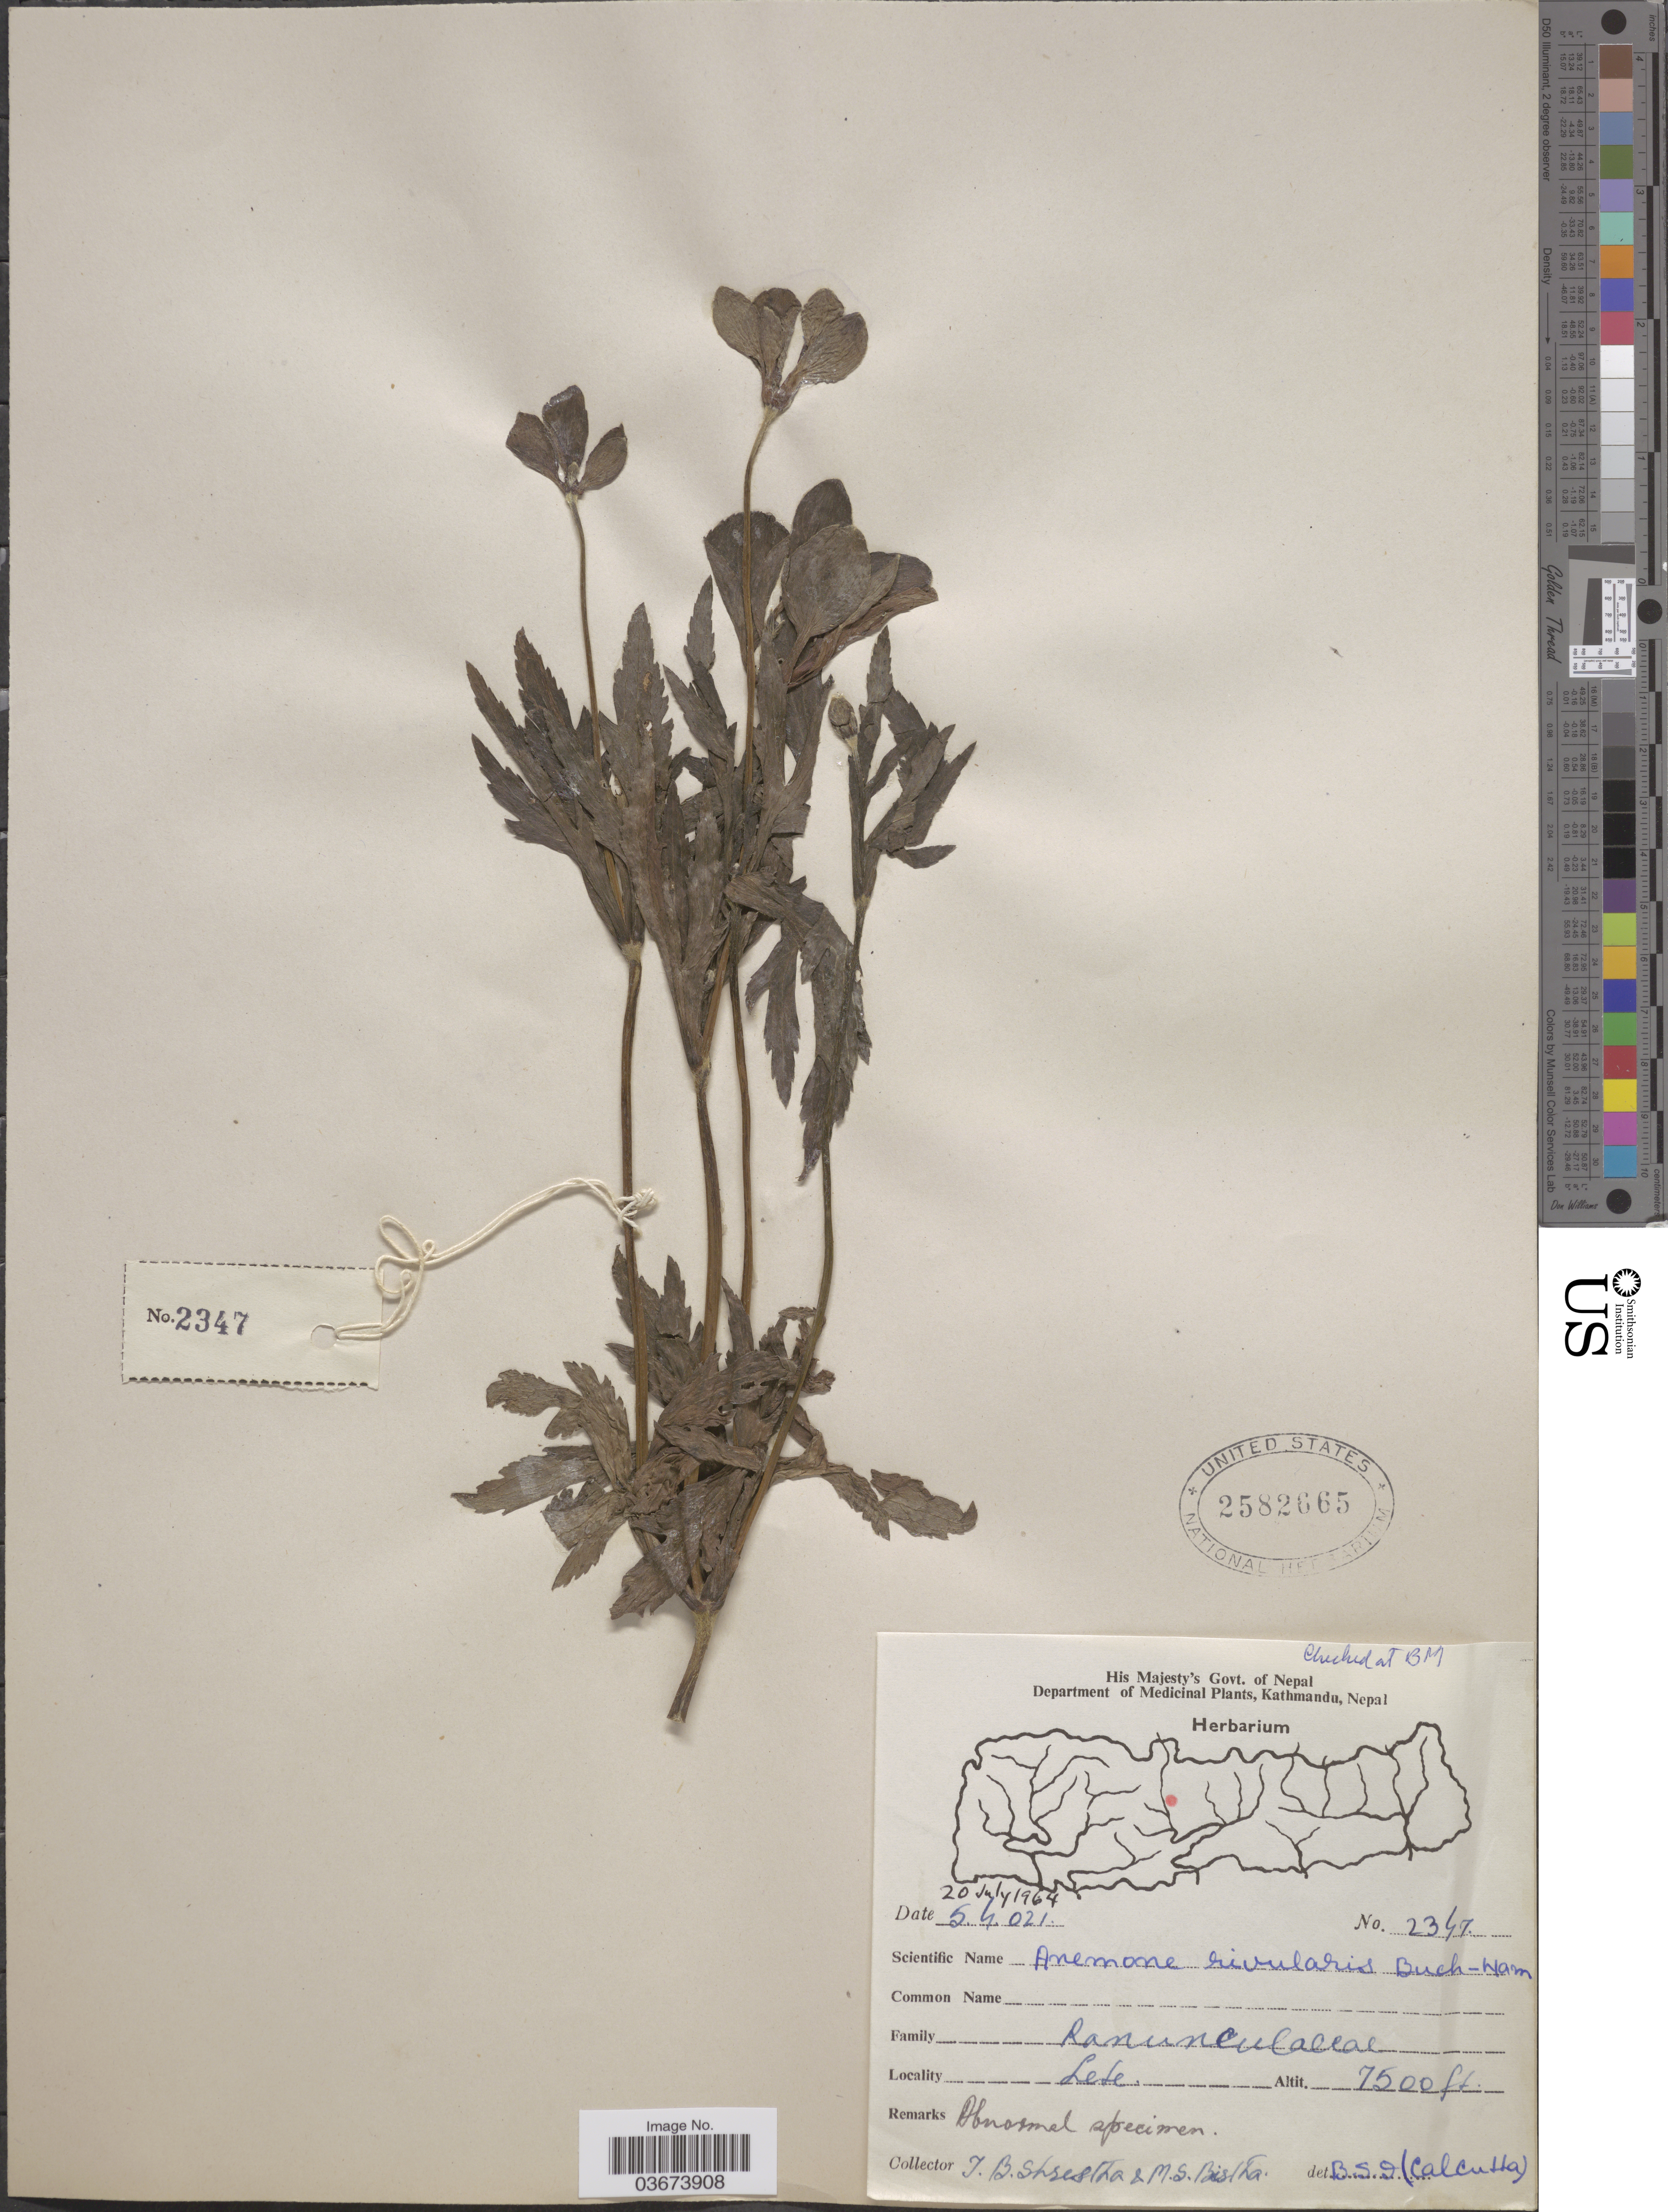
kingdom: Plantae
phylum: Tracheophyta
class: Magnoliopsida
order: Ranunculales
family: Ranunculaceae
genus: Anemone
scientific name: Anemone rivularis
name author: Buch.-Ham. ex DC.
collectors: T. B. Shrestha & M. Bistha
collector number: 2347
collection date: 1964-07-20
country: Nepal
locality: Lete.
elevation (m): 2286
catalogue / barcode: US 2582665